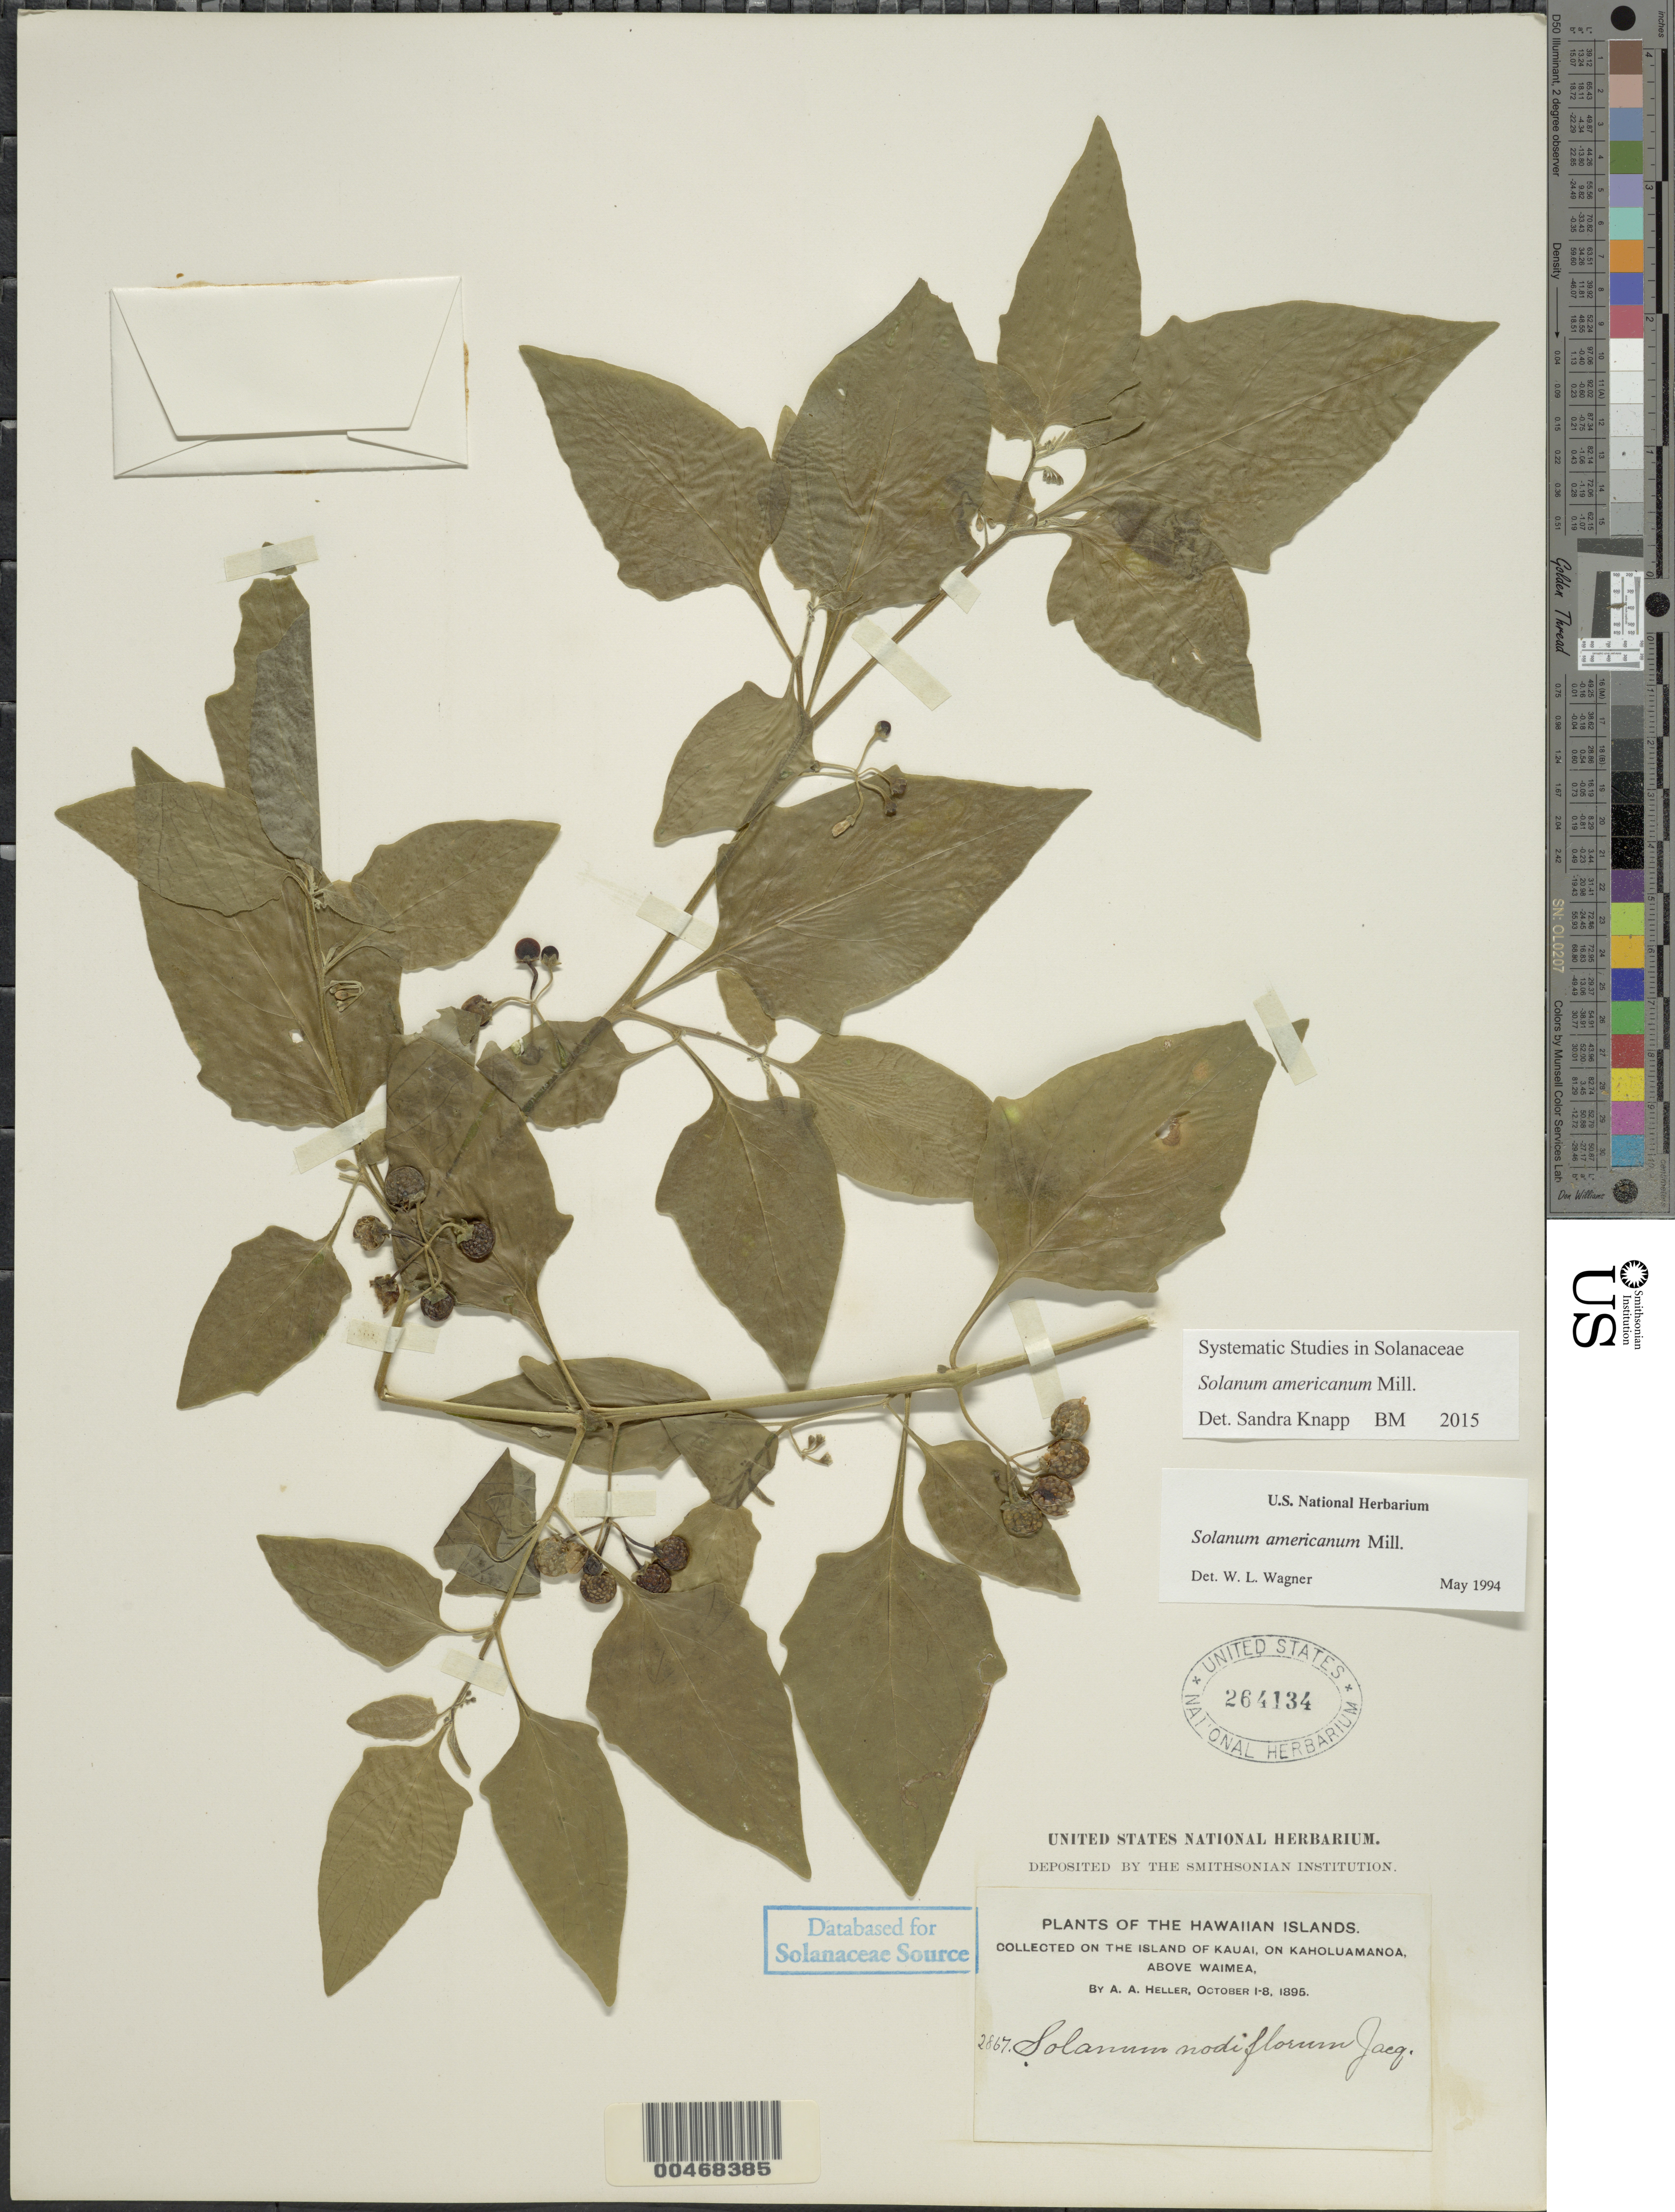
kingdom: Plantae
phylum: Tracheophyta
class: Magnoliopsida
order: Solanales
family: Solanaceae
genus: Solanum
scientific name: Solanum americanum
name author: Mill.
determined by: Wagner, W. L., (BOT), Smithsonian Institution - National Museum of Natural History (UNITED STATES)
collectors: A. A. Heller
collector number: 2867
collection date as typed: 1 Oct 1895 to 8 Oct 1895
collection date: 1895-10-01/1895-10-08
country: United States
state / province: Hawaii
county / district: Kauai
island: Kaua'i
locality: On Kaholuamanoa, above Waimea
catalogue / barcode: US 264134